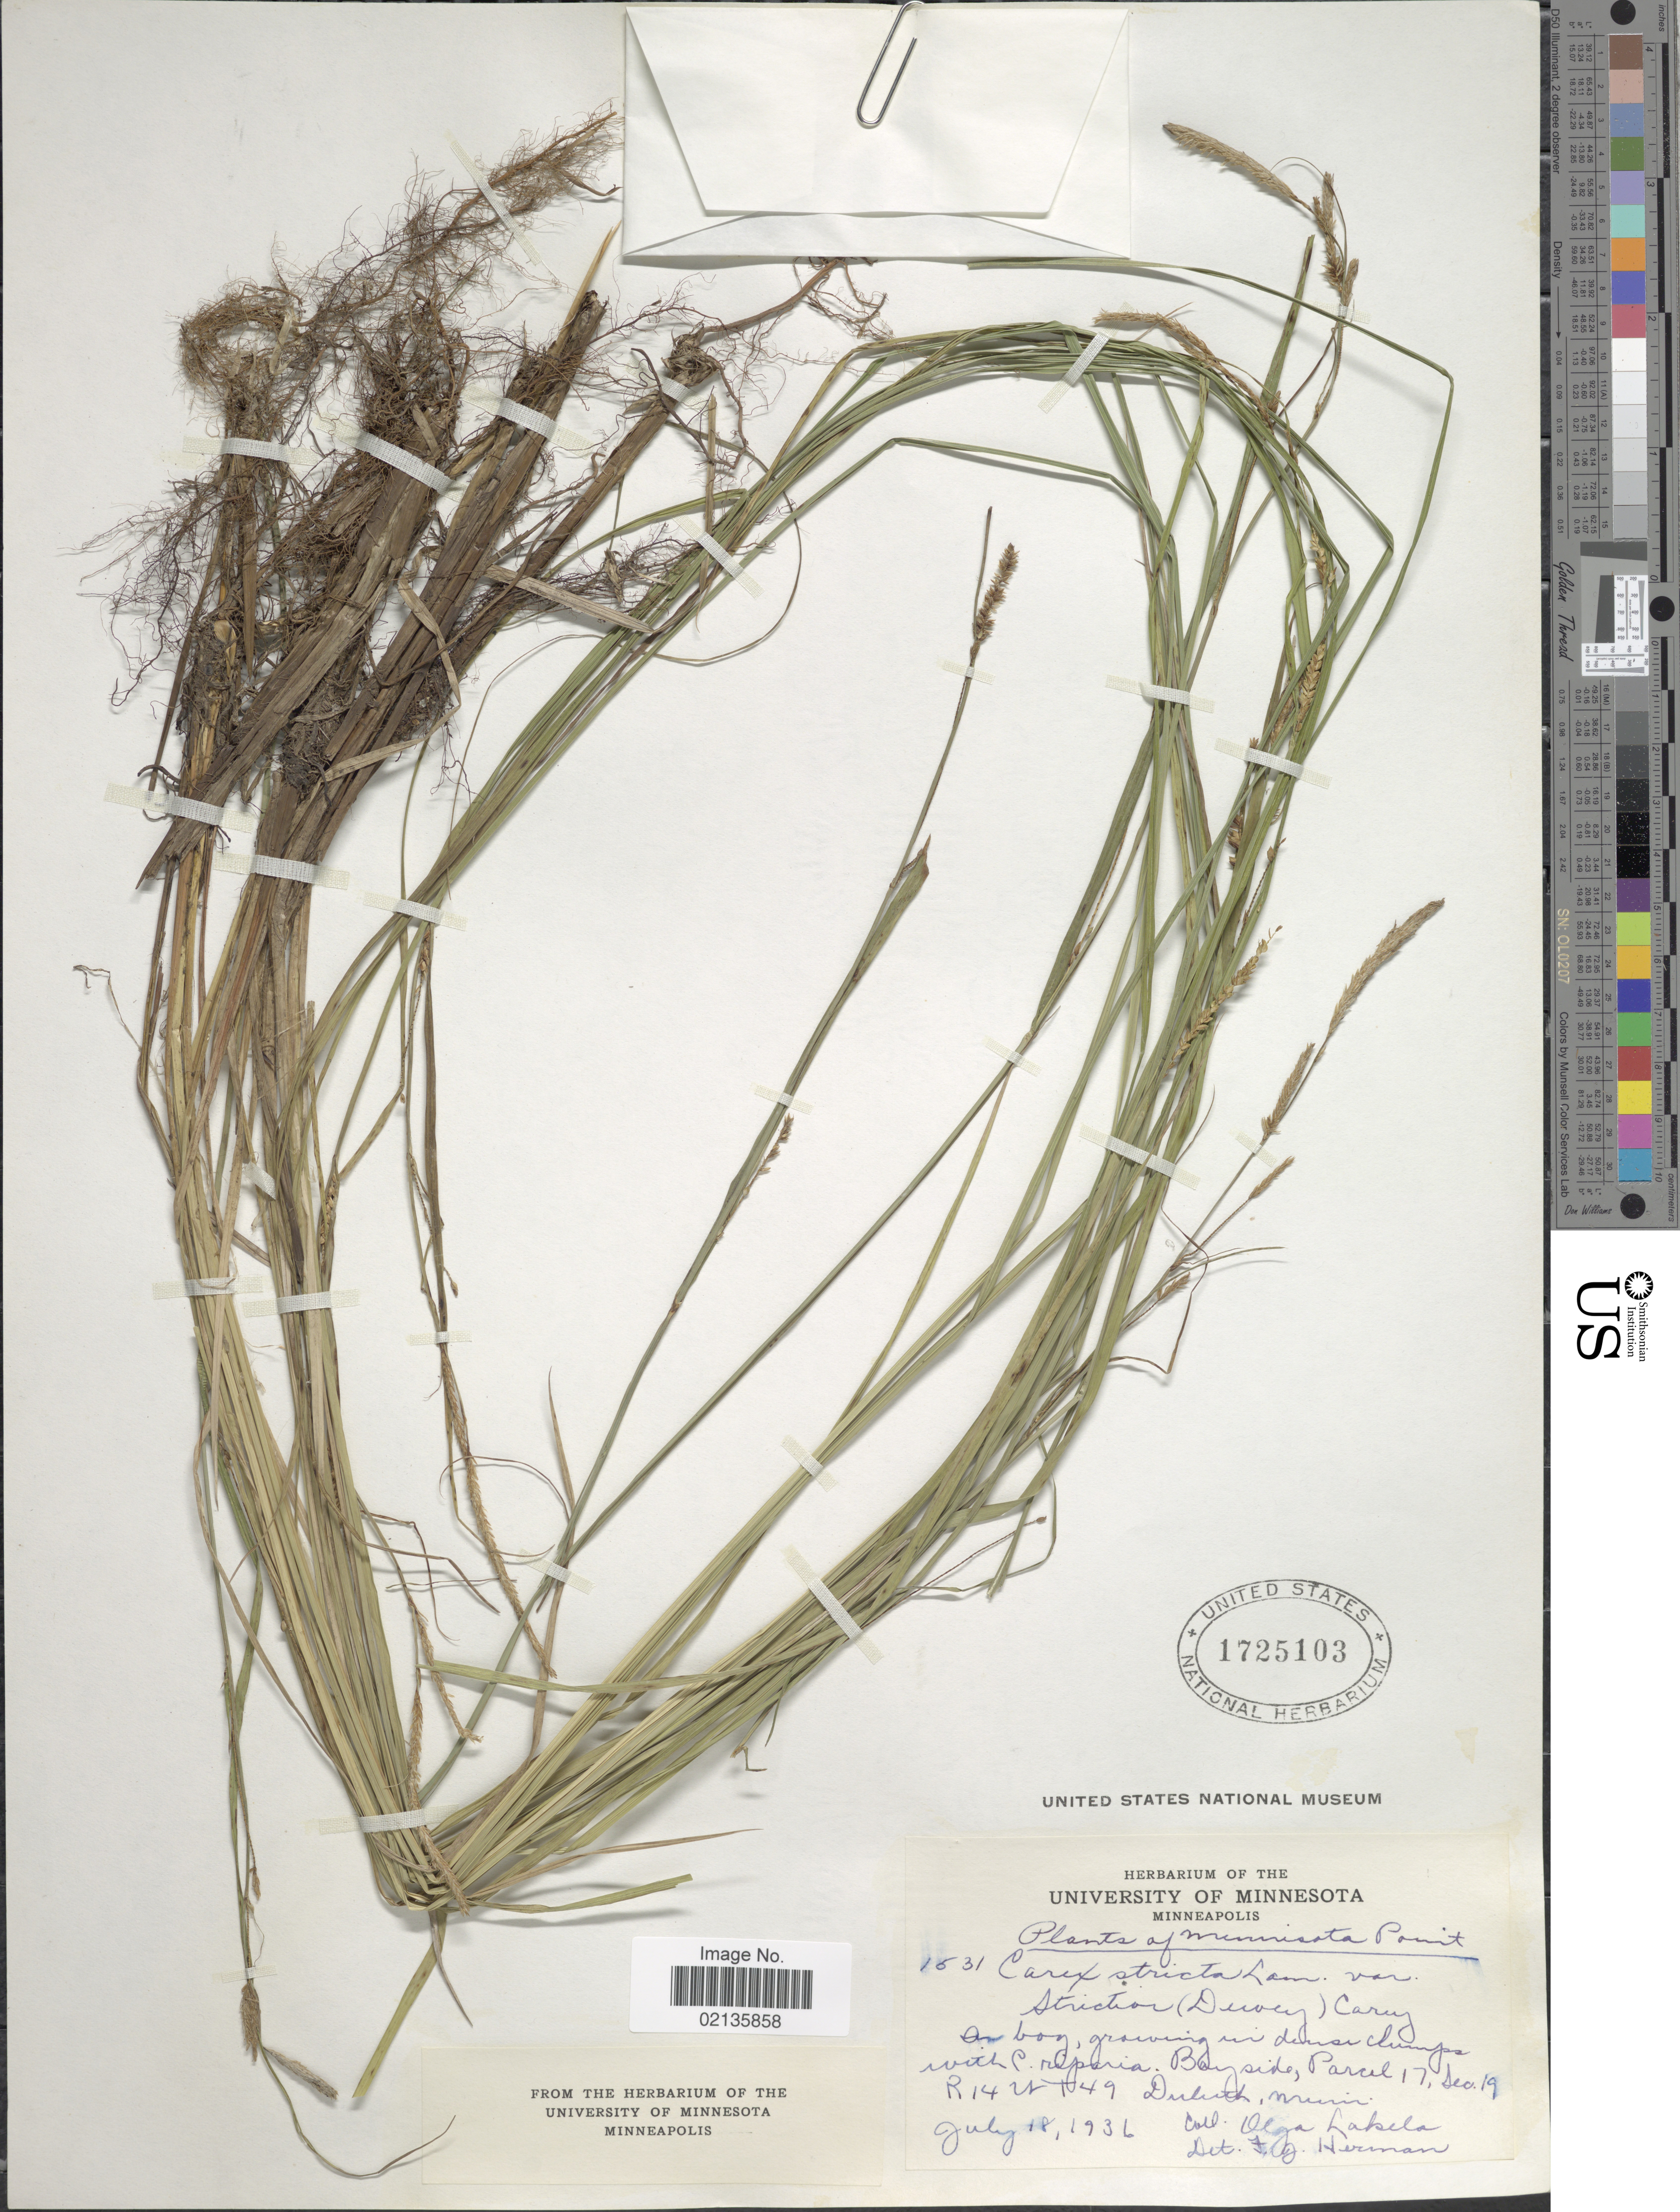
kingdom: Plantae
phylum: Tracheophyta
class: Liliopsida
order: Poales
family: Cyperaceae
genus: Carex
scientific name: Carex stricta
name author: Lam.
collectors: O. K. Lakela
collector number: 1531*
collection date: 1936-07-18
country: United States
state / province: Minnesota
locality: Bayside, Parcel 17, Sec. 19 R14W T49, Duluth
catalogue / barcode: US 1725103